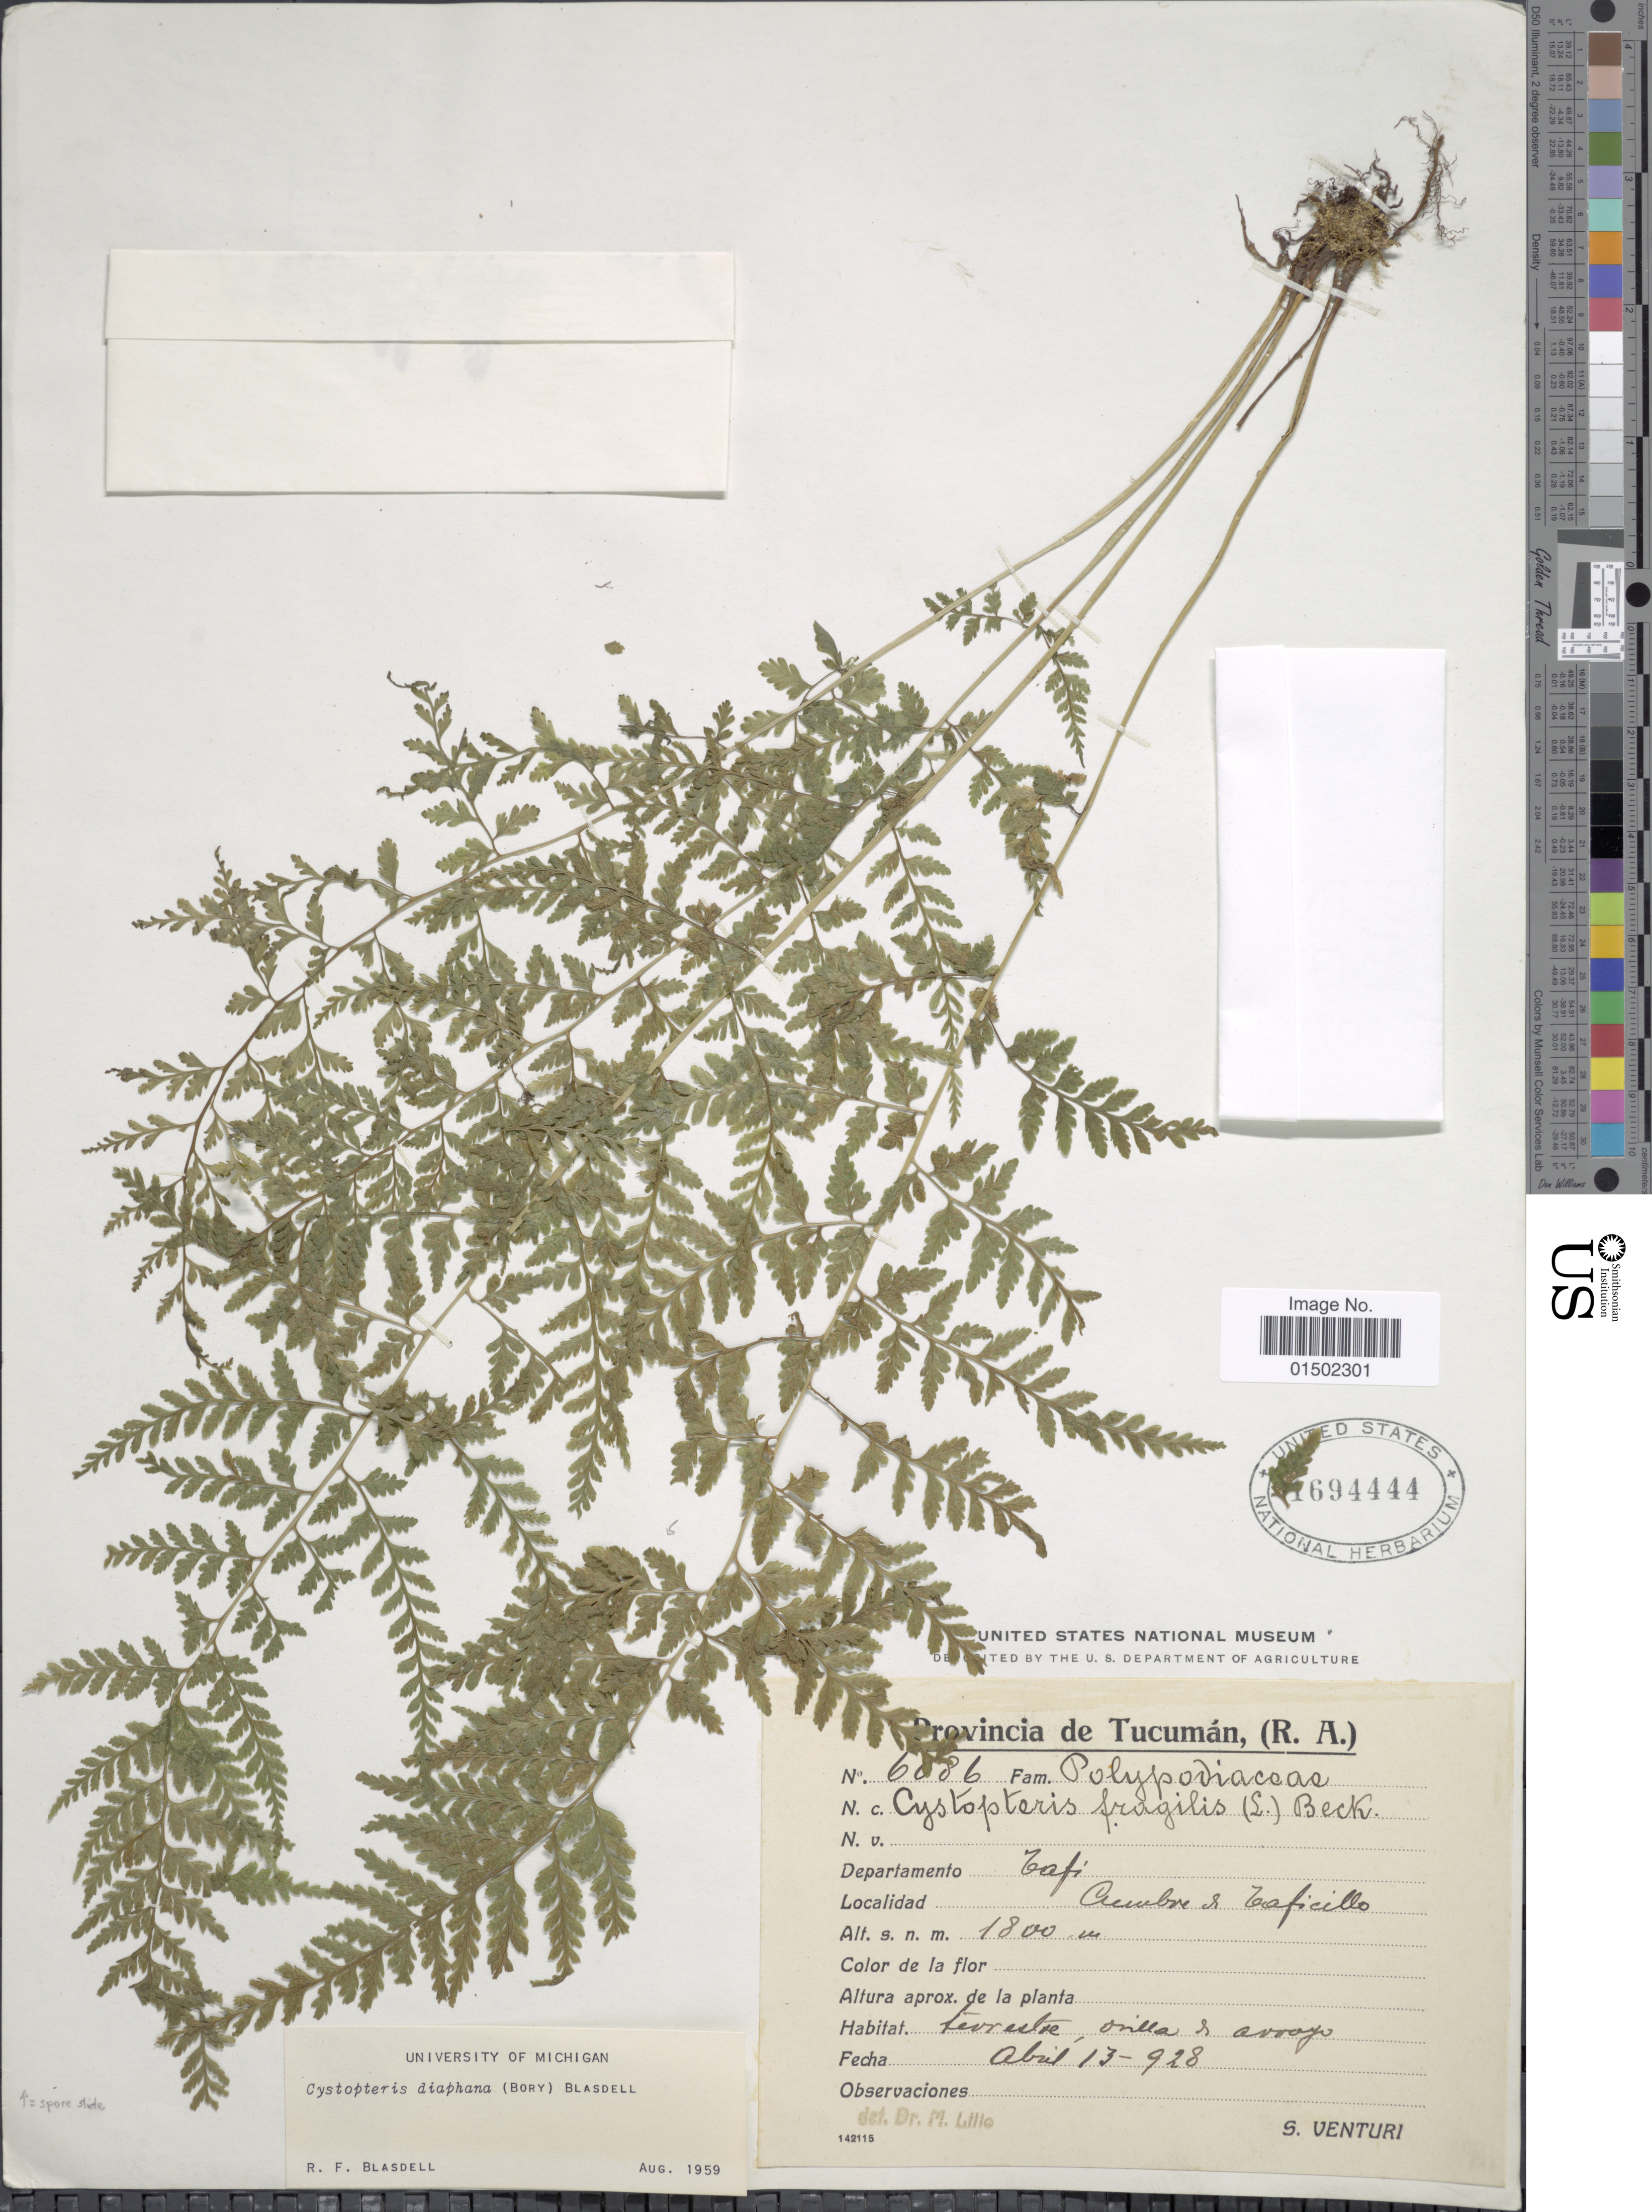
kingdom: Plantae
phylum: Tracheophyta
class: Polypodiopsida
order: Polypodiales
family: Cystopteridaceae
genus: Cystopteris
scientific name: Cystopteris fragilis var. apiiformis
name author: (Gand.) C. Chr.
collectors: S. Venturi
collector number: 6!86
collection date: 1928-04-13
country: Argentina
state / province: Tucumán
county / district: Tafí Viejo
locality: Cumbre de Taficillo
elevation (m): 1800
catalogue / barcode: US 1694444